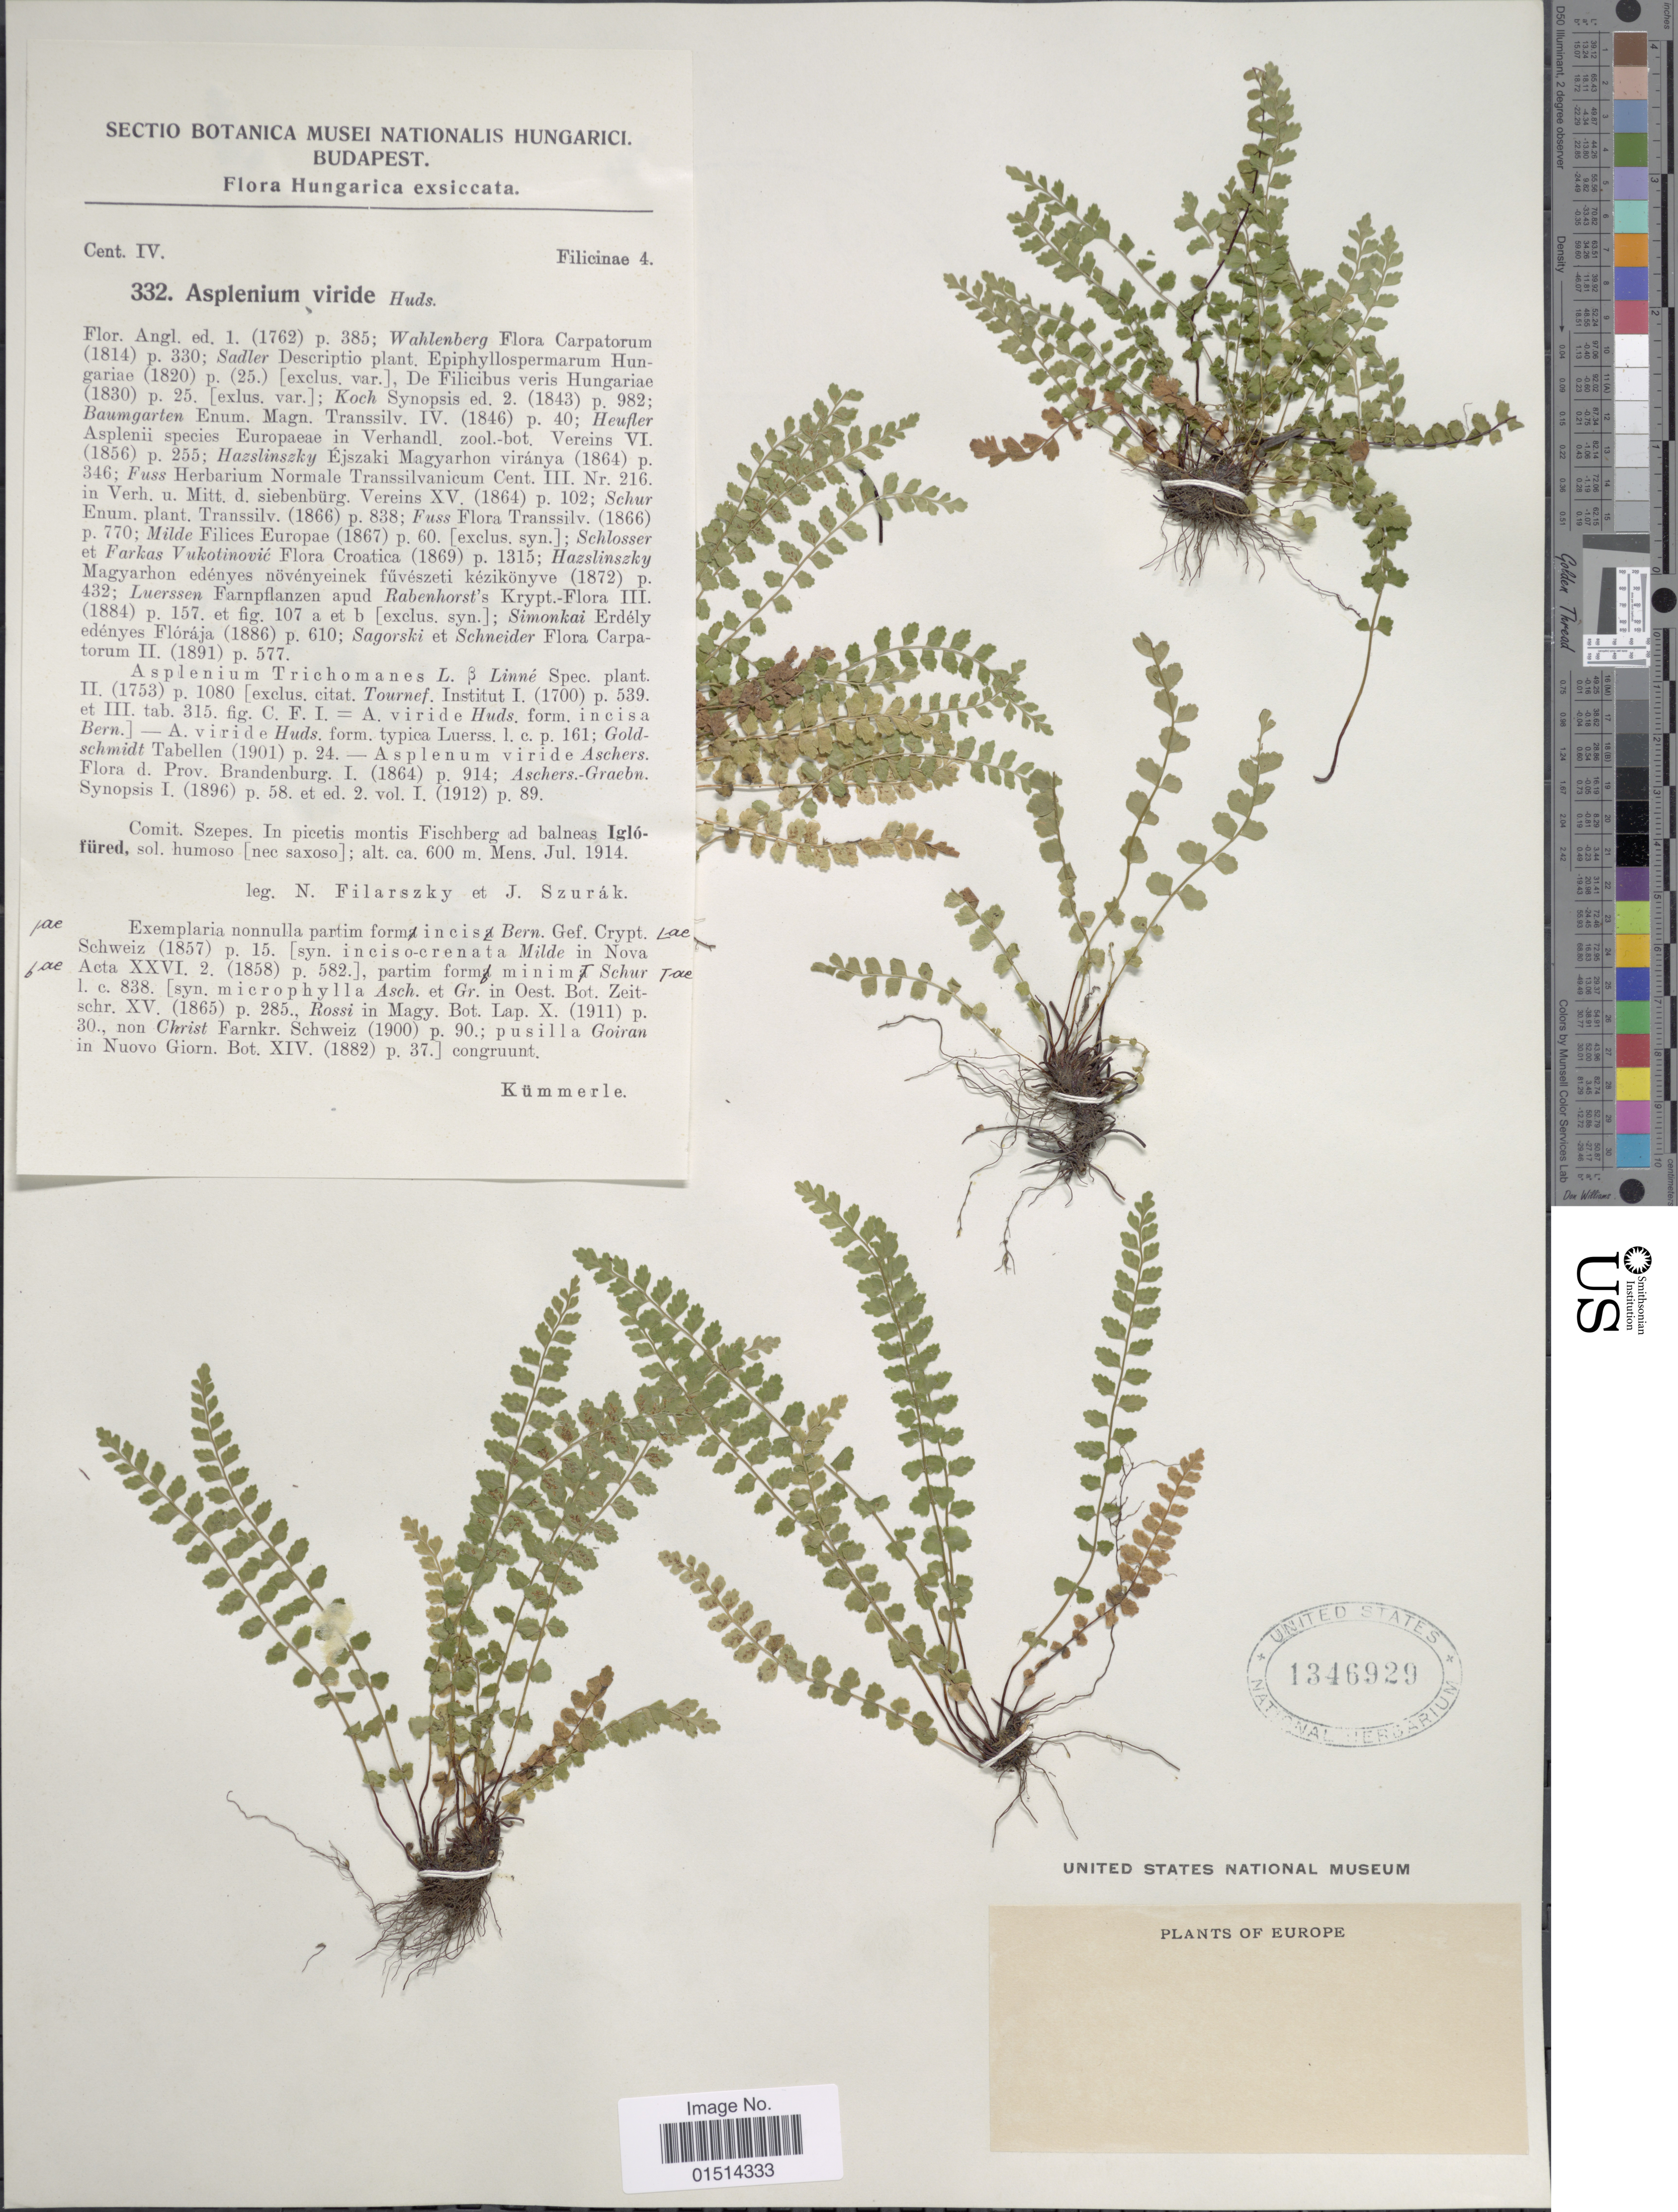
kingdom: Plantae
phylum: Tracheophyta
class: Polypodiopsida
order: Polypodiales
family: Aspleniaceae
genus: Asplenium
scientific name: Asplenium viride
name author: Huds.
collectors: F. Filarszky & J. Szurak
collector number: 332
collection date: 1914-07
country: Hungary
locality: Hungarica, Comit, Szepes, in picetis montis Fischberg ad balneas Iglofured, sol.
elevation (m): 600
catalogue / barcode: US 1346929